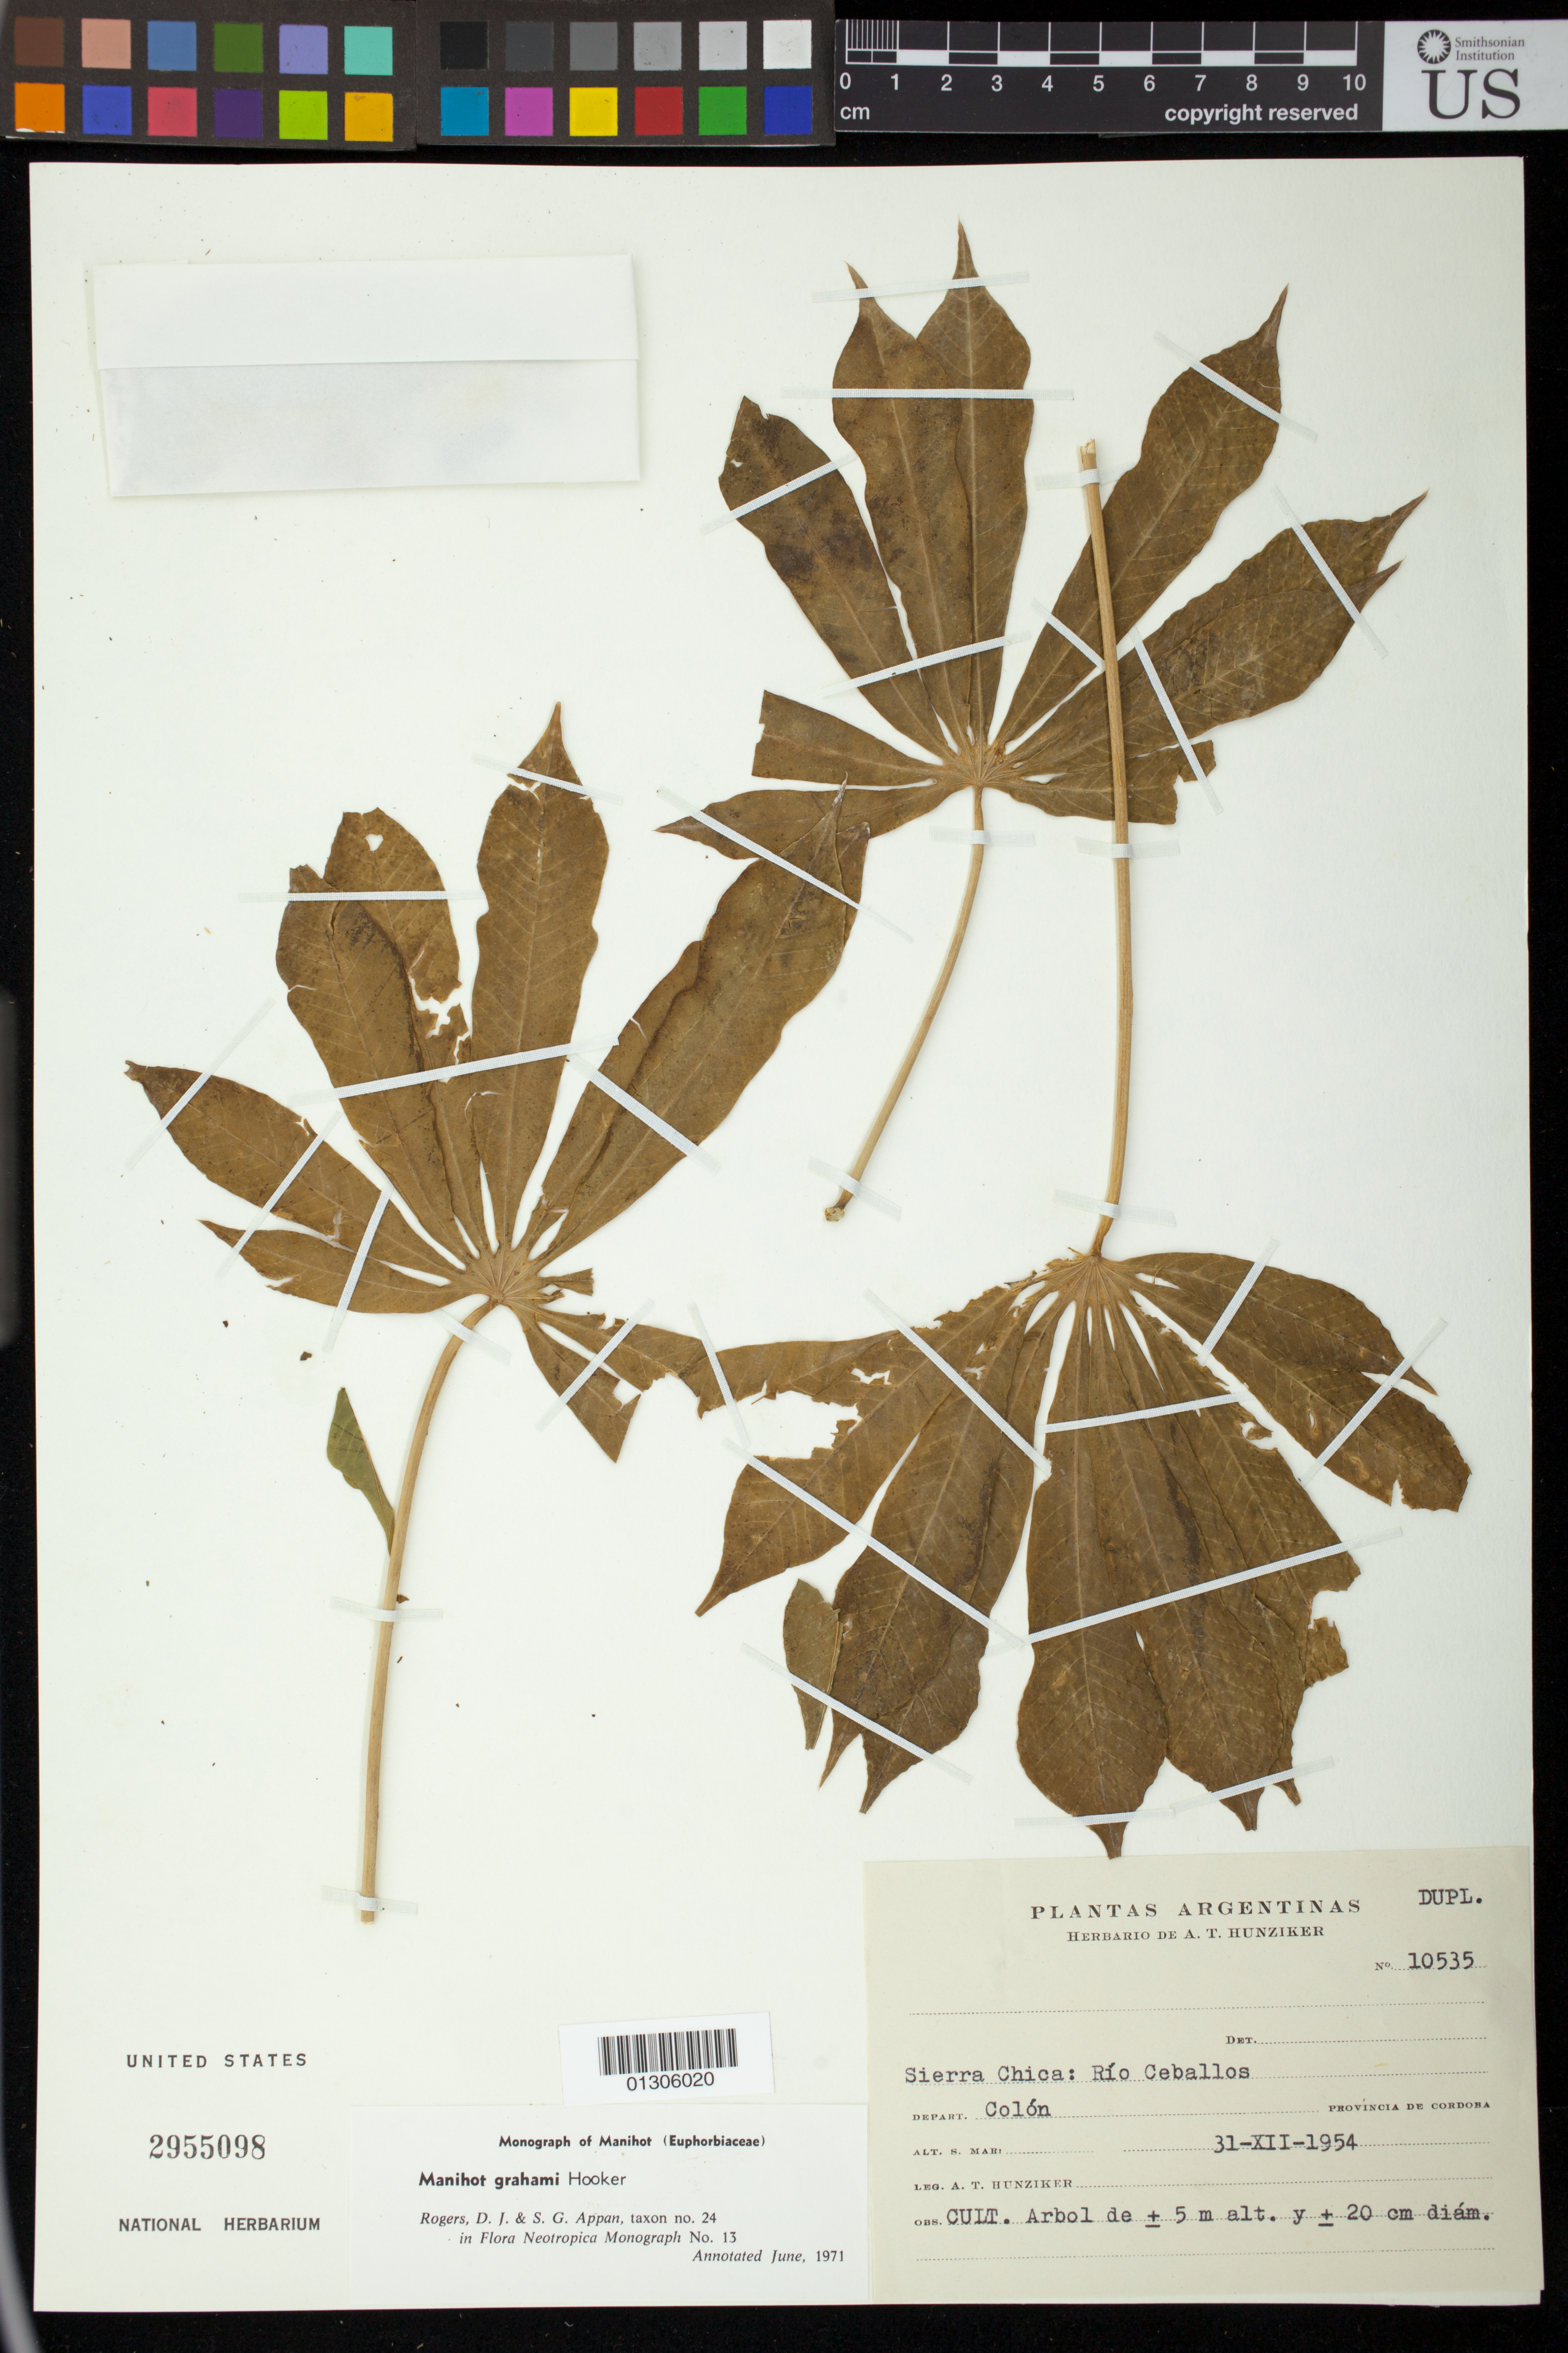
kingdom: Plantae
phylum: Tracheophyta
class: Magnoliopsida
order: Malpighiales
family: Euphorbiaceae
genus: Manihot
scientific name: Manihot grahamii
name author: Hook.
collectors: A. T. Hunziker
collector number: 10535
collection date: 1954-12-31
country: Argentina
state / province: Cordoba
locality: Sierra Chica: Rio Ceballos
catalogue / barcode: US 2955098